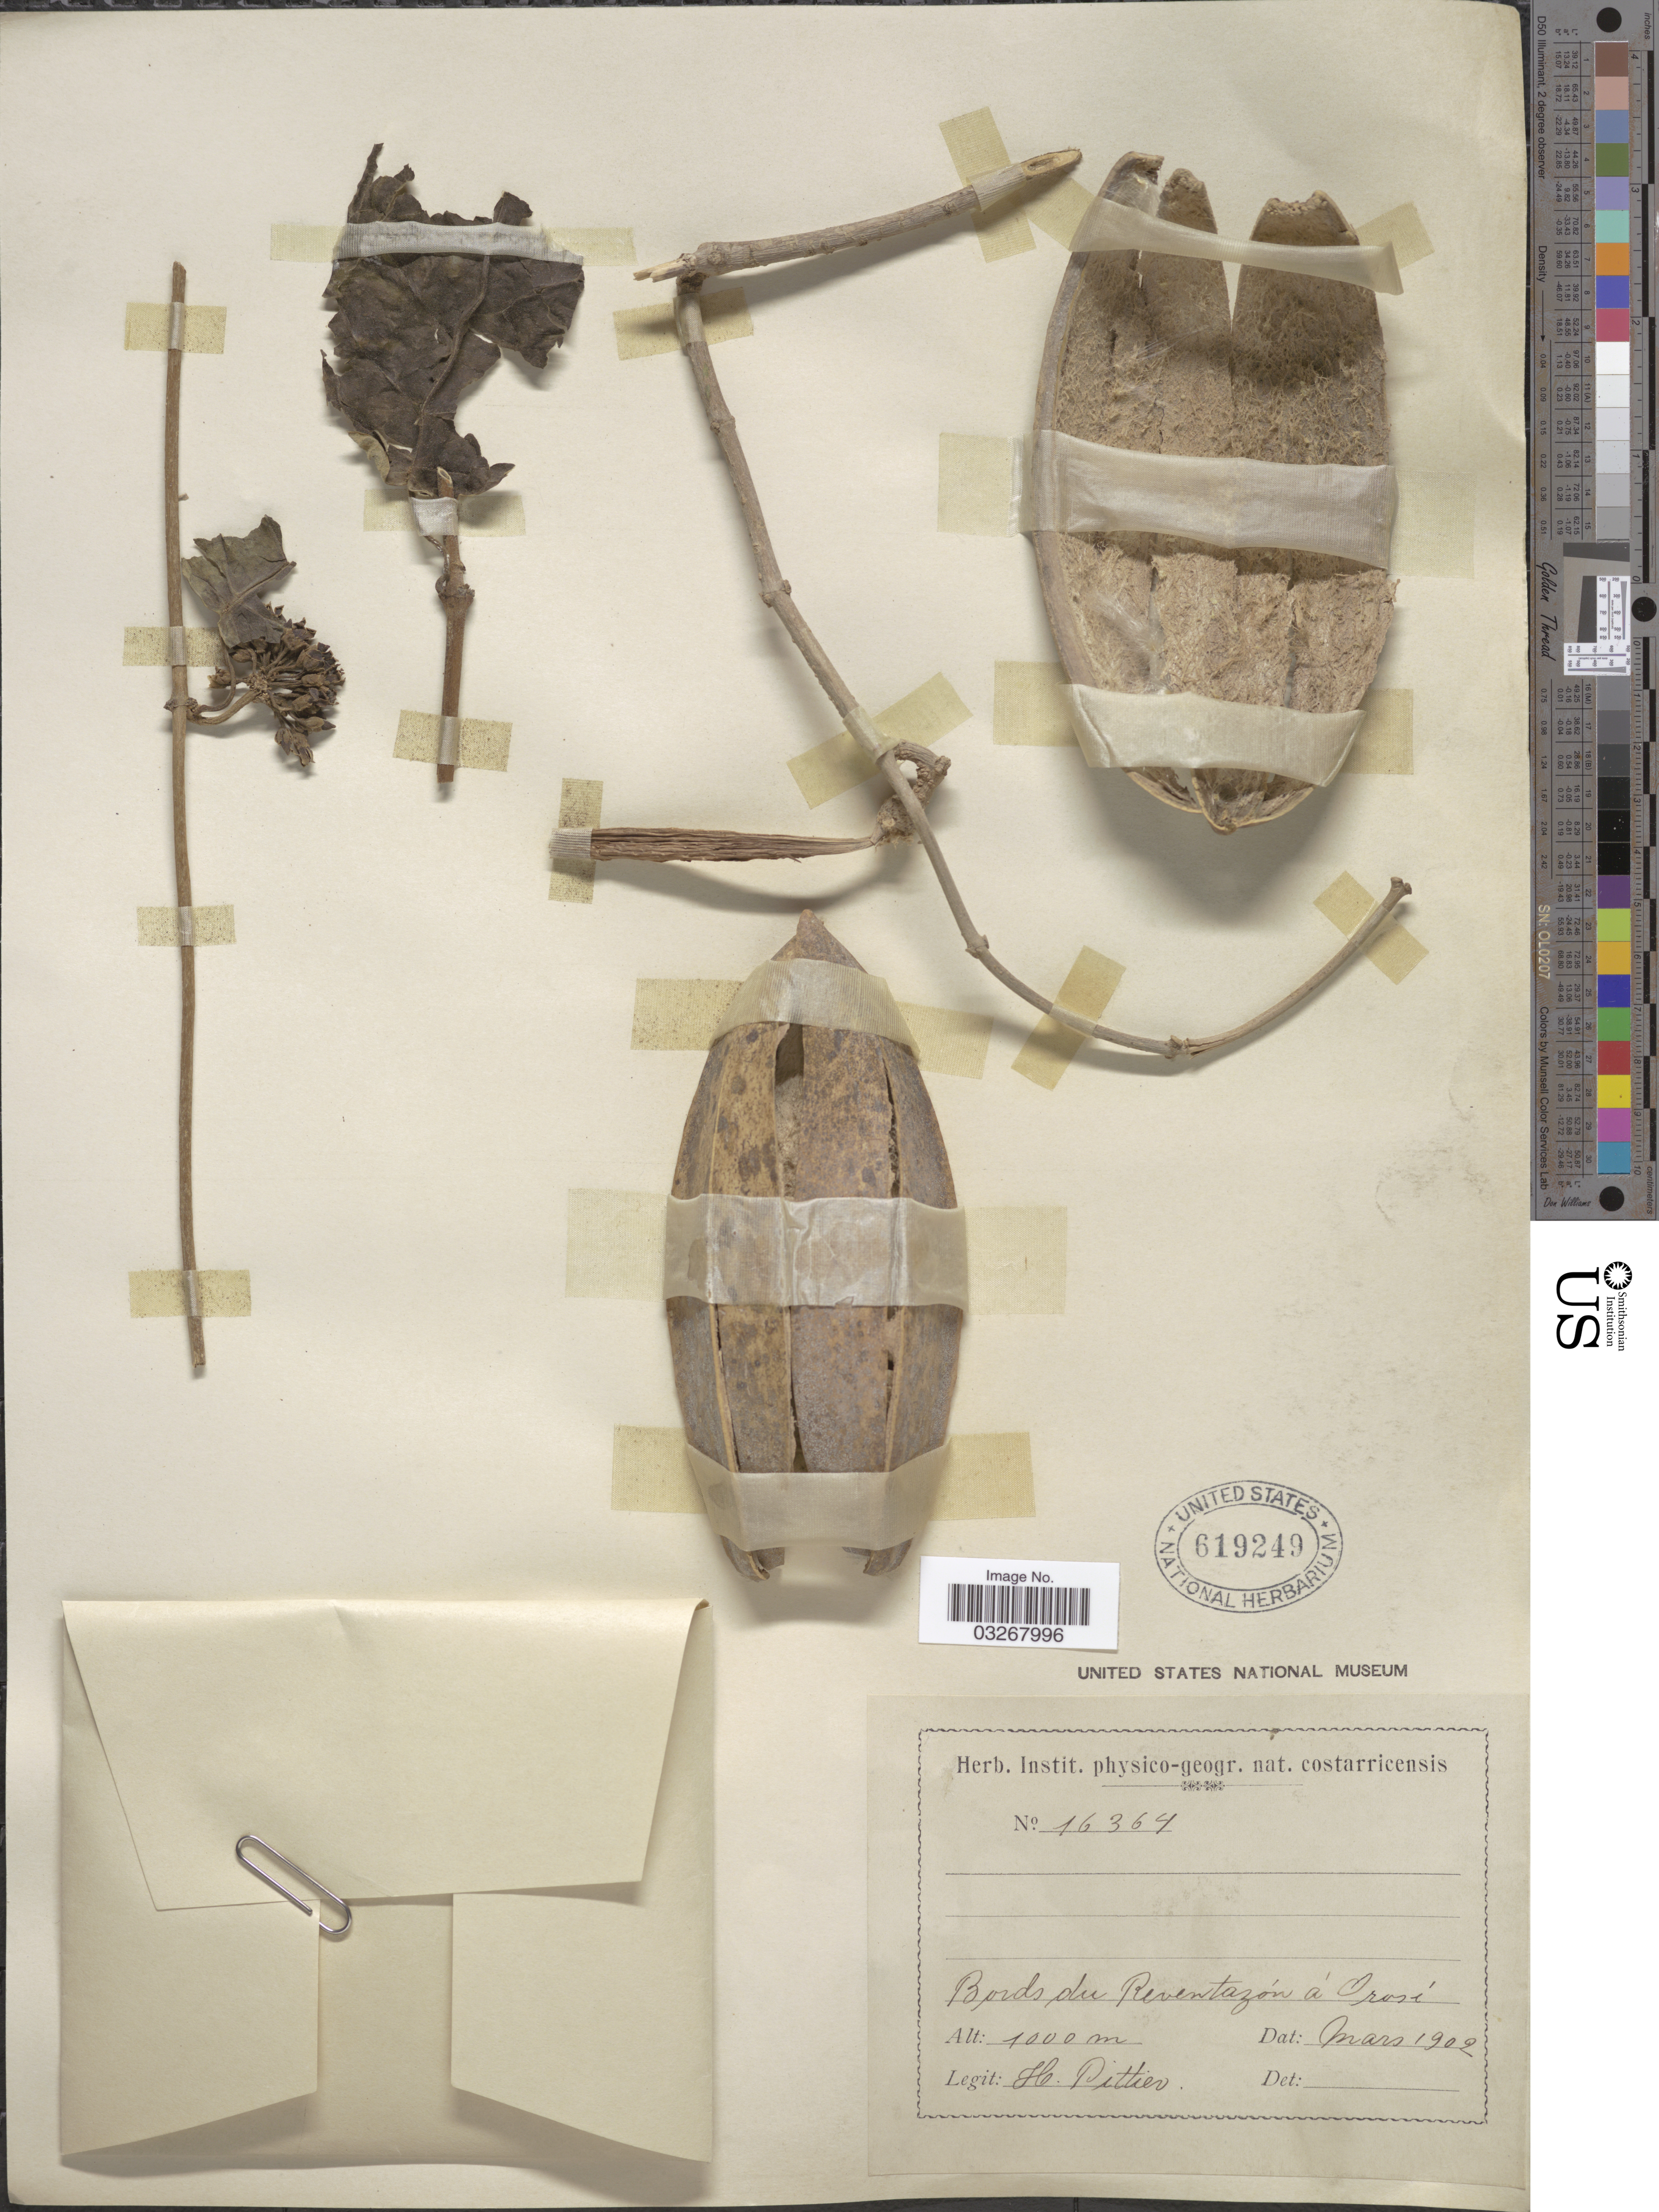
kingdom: Plantae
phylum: Tracheophyta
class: Magnoliopsida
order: Gentianales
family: Apocynaceae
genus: Marsdenia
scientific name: Marsdenia sp.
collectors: H. F. Pittier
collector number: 16364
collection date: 1902-03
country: Costa Rica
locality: Bords du Reventazón á Orosí.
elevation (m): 1000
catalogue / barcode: US 619249